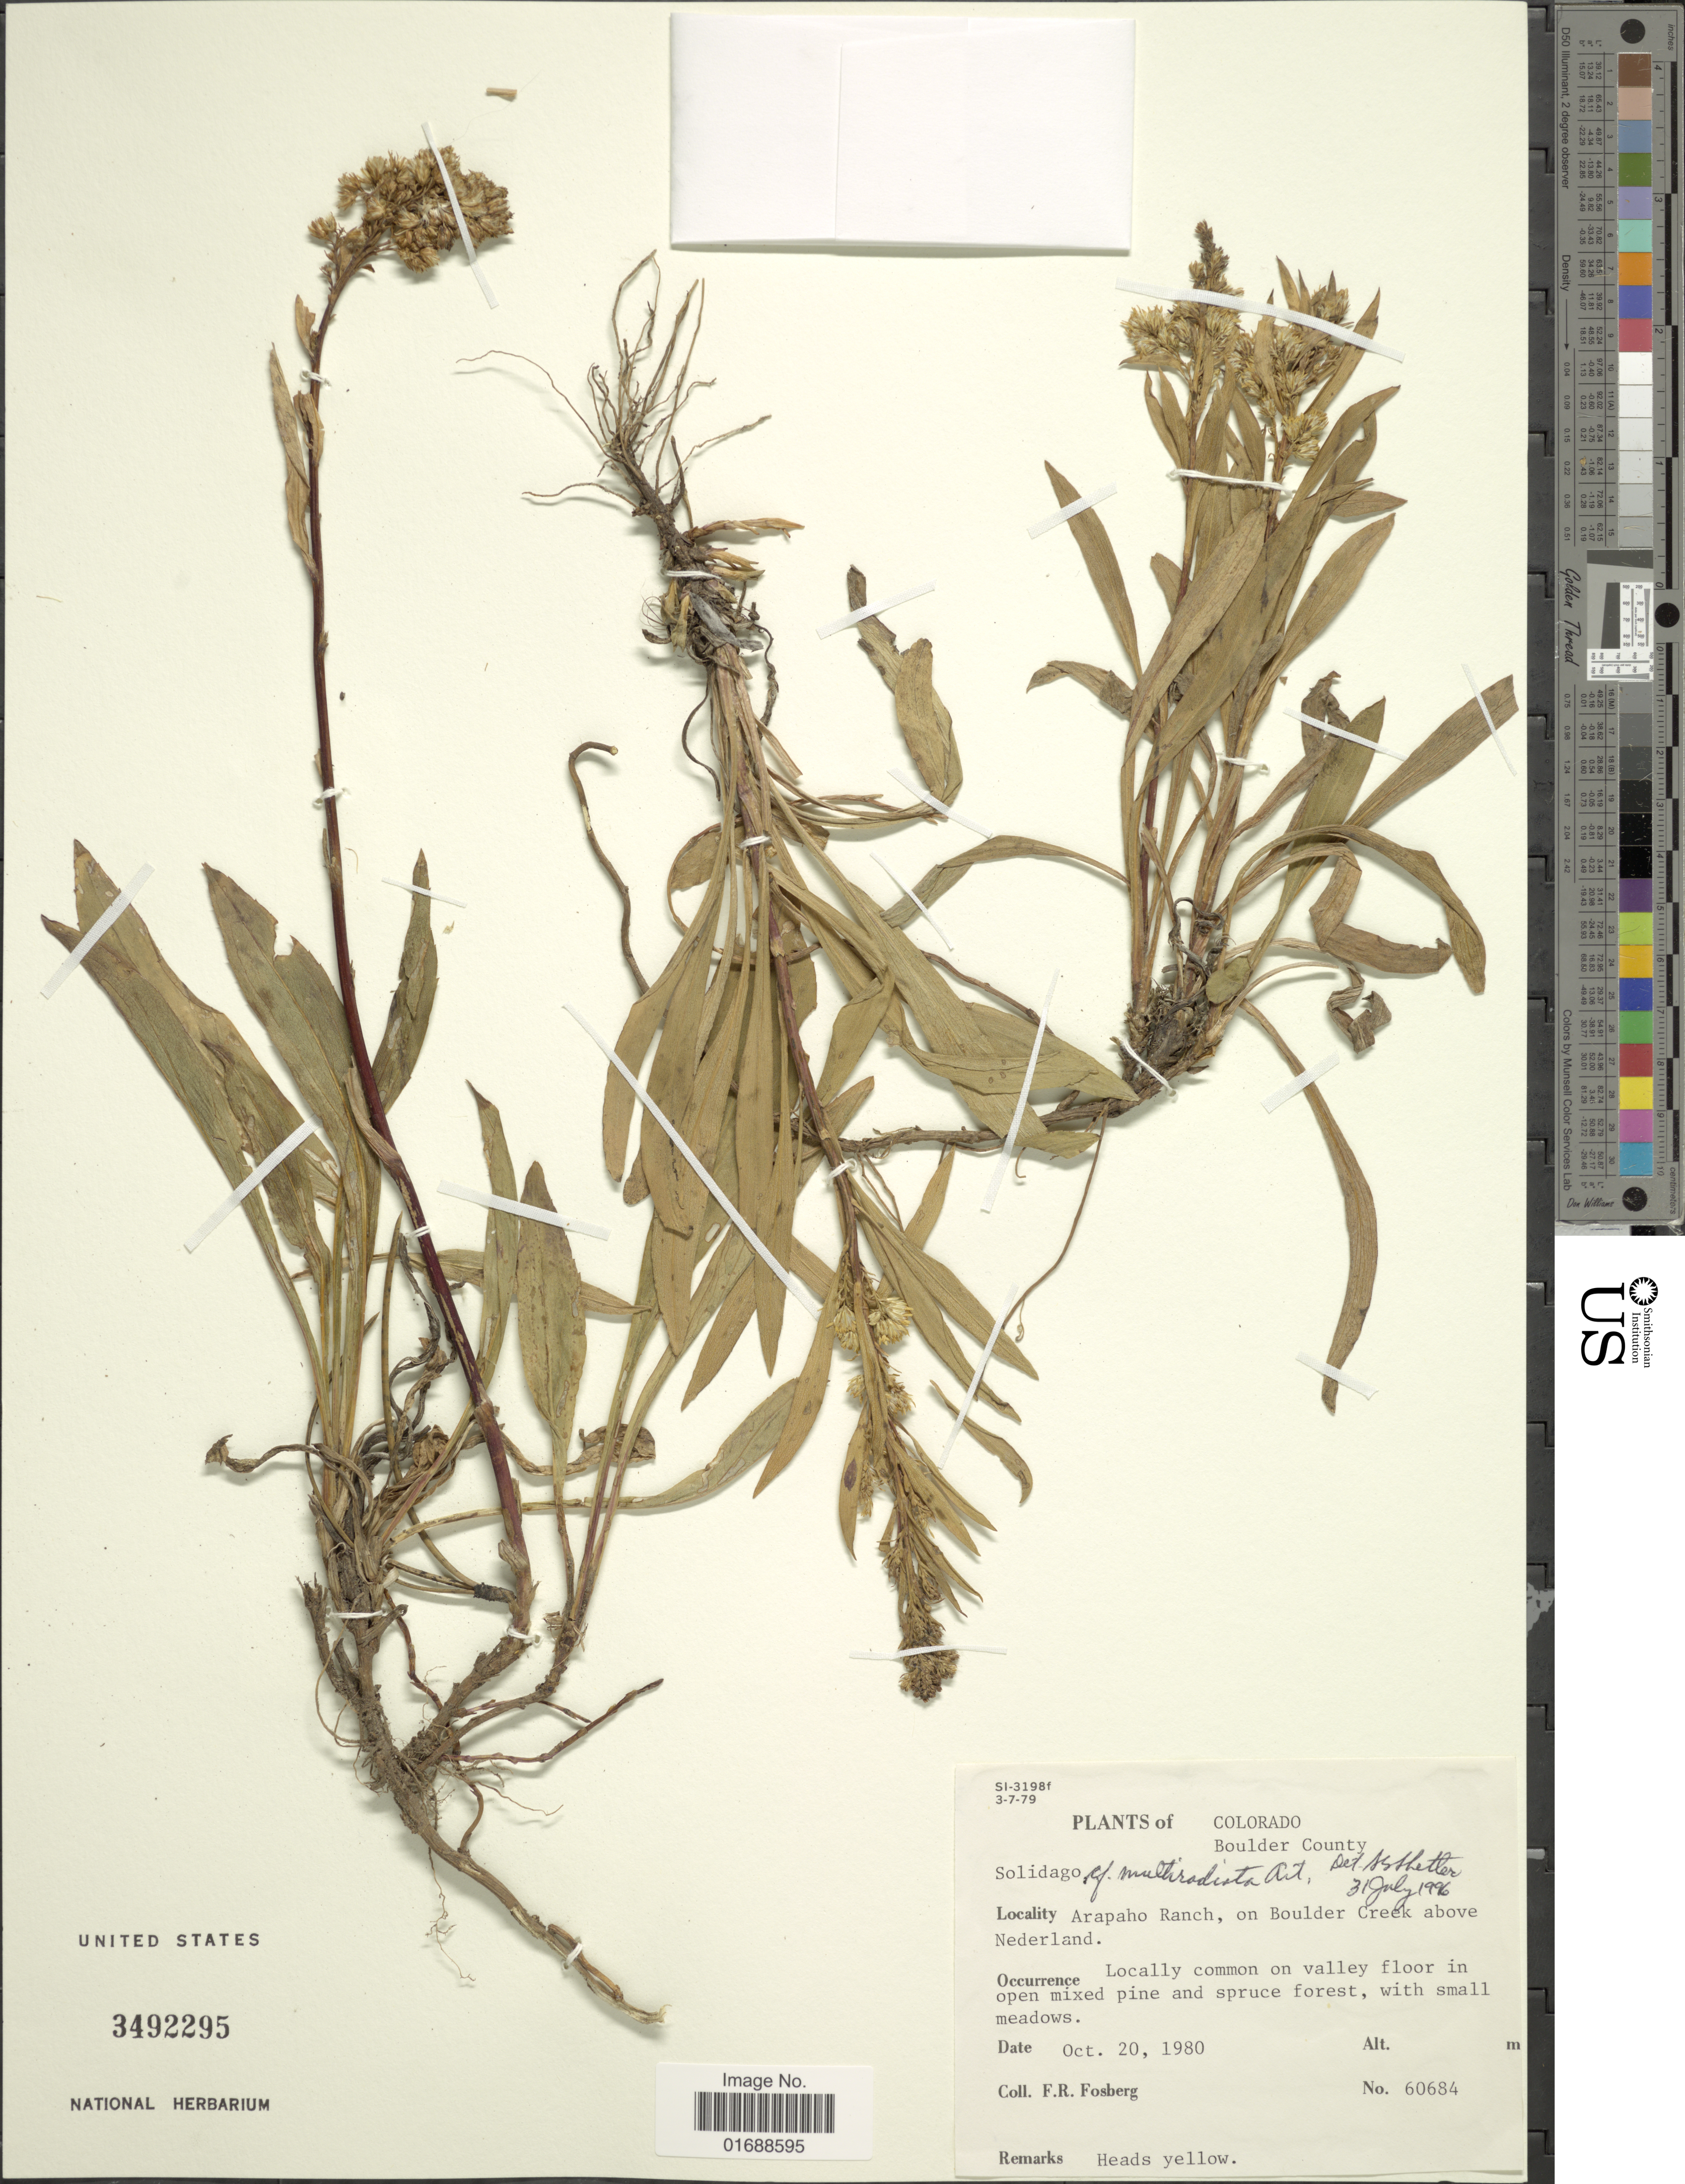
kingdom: Plantae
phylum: Tracheophyta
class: Magnoliopsida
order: Asterales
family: Asteraceae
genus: Solidago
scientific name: Solidago multiradiata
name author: Aiton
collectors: F. R. Fosberg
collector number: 60684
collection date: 1980-10-20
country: United States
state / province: Colorado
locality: Boulder County, Arapaho Ranch, on Boulder Creek above Nederland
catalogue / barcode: US 3492295